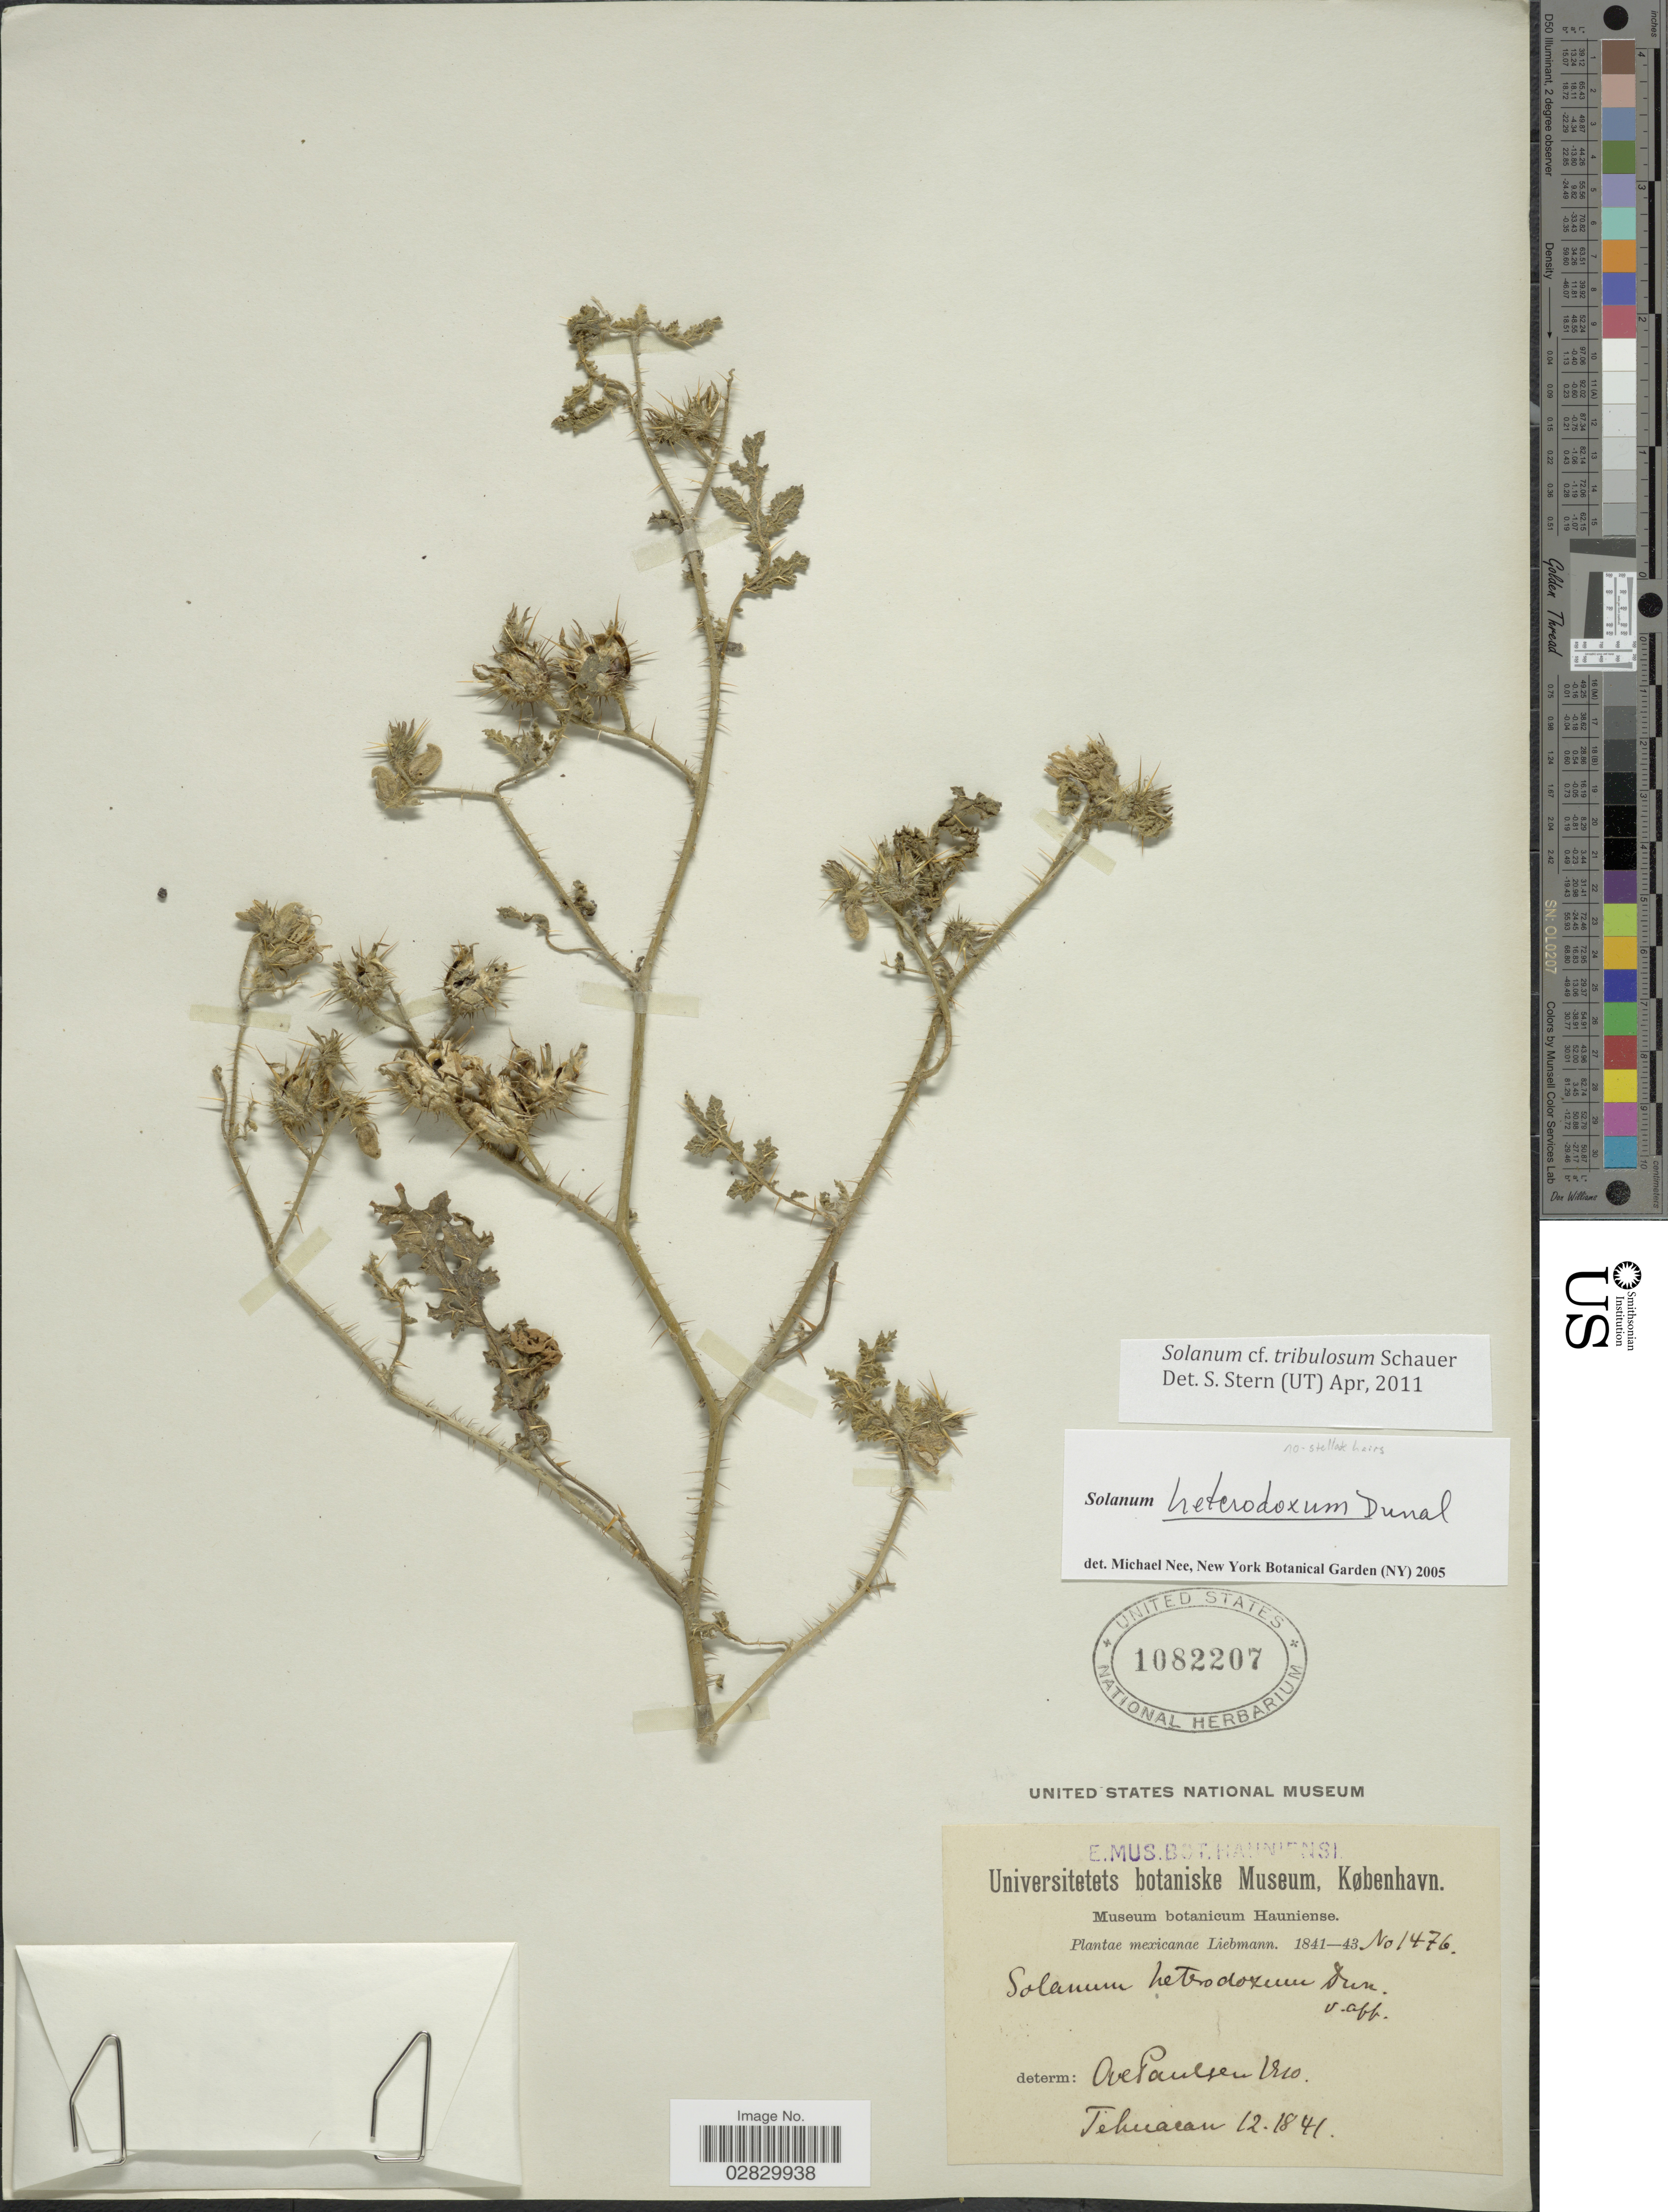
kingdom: Plantae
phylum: Tracheophyta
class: Magnoliopsida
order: Solanales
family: Solanaceae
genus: Solanum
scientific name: Solanum heterodoxum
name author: Dunal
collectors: Liebmann, --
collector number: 1476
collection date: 1841-12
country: Mexico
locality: Tehuacan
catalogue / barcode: US 1082207